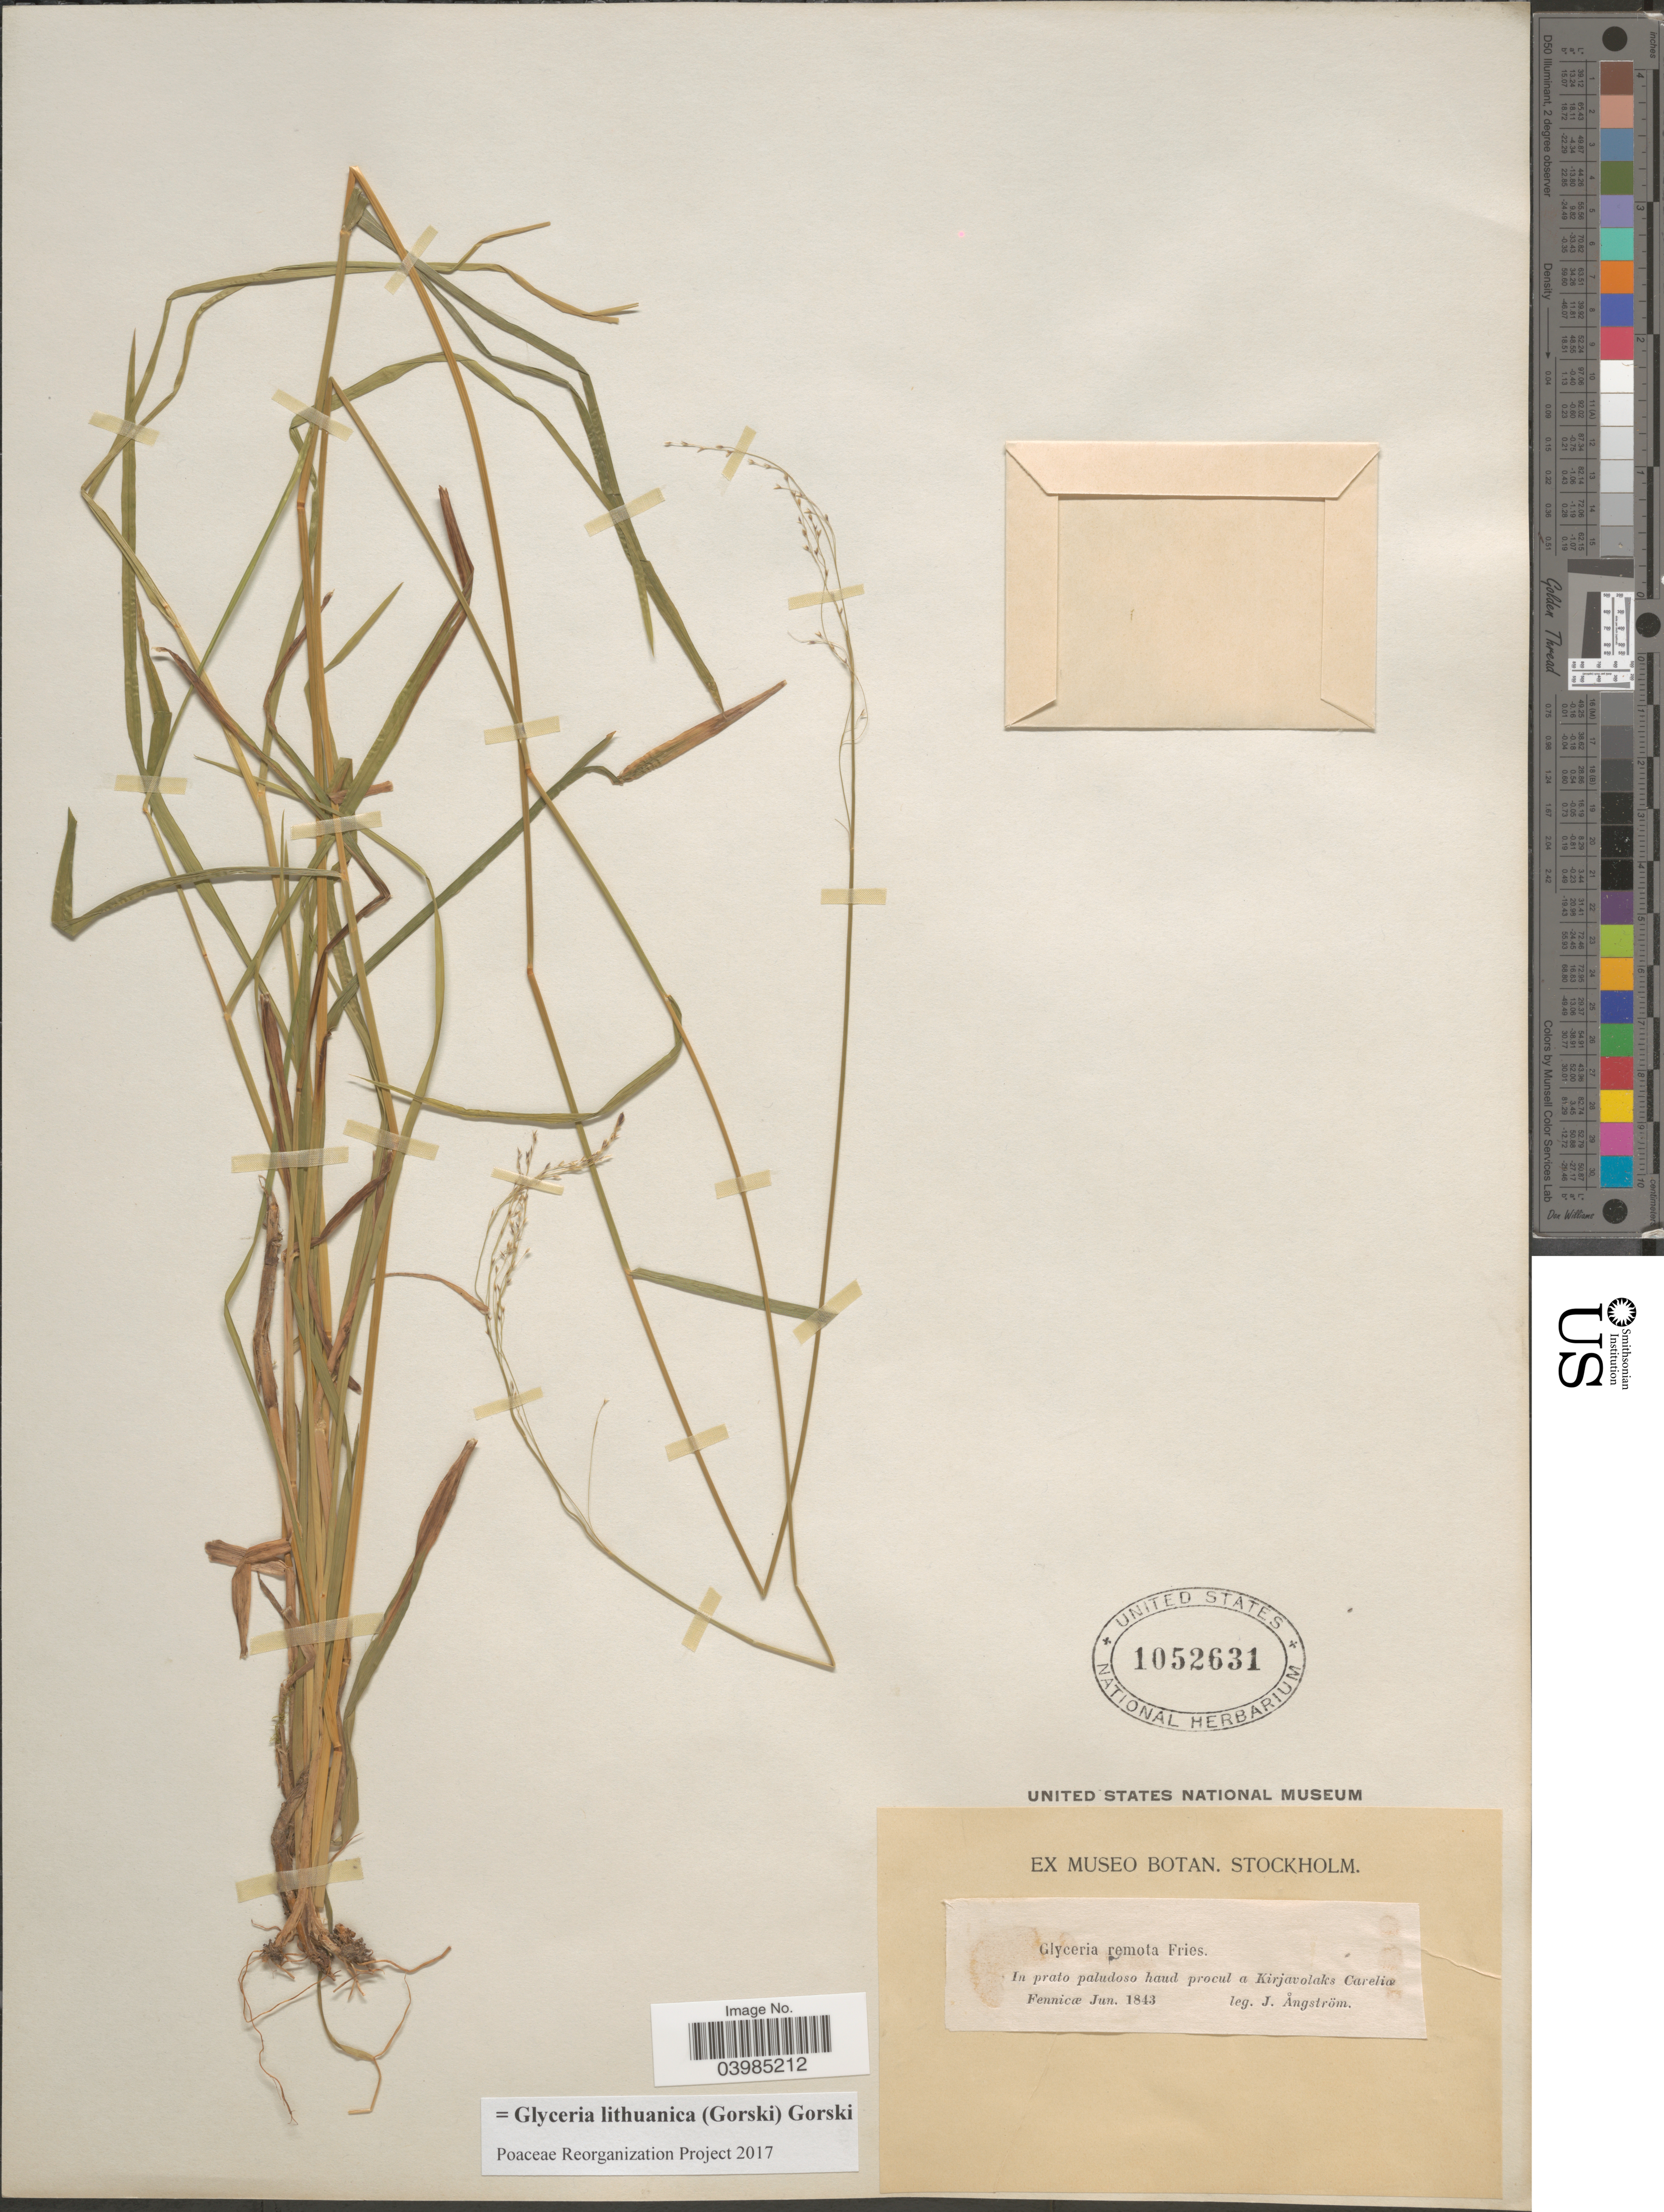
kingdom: Plantae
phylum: Tracheophyta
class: Liliopsida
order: Poales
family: Poaceae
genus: Glyceria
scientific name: Glyceria lithuanica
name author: (Gorski) Gorski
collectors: J. Ångstrom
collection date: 1843-06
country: Finland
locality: In prato paludoso haud procul a Kirjavolaks Careliæ Fennicæ.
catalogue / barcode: US 1052631